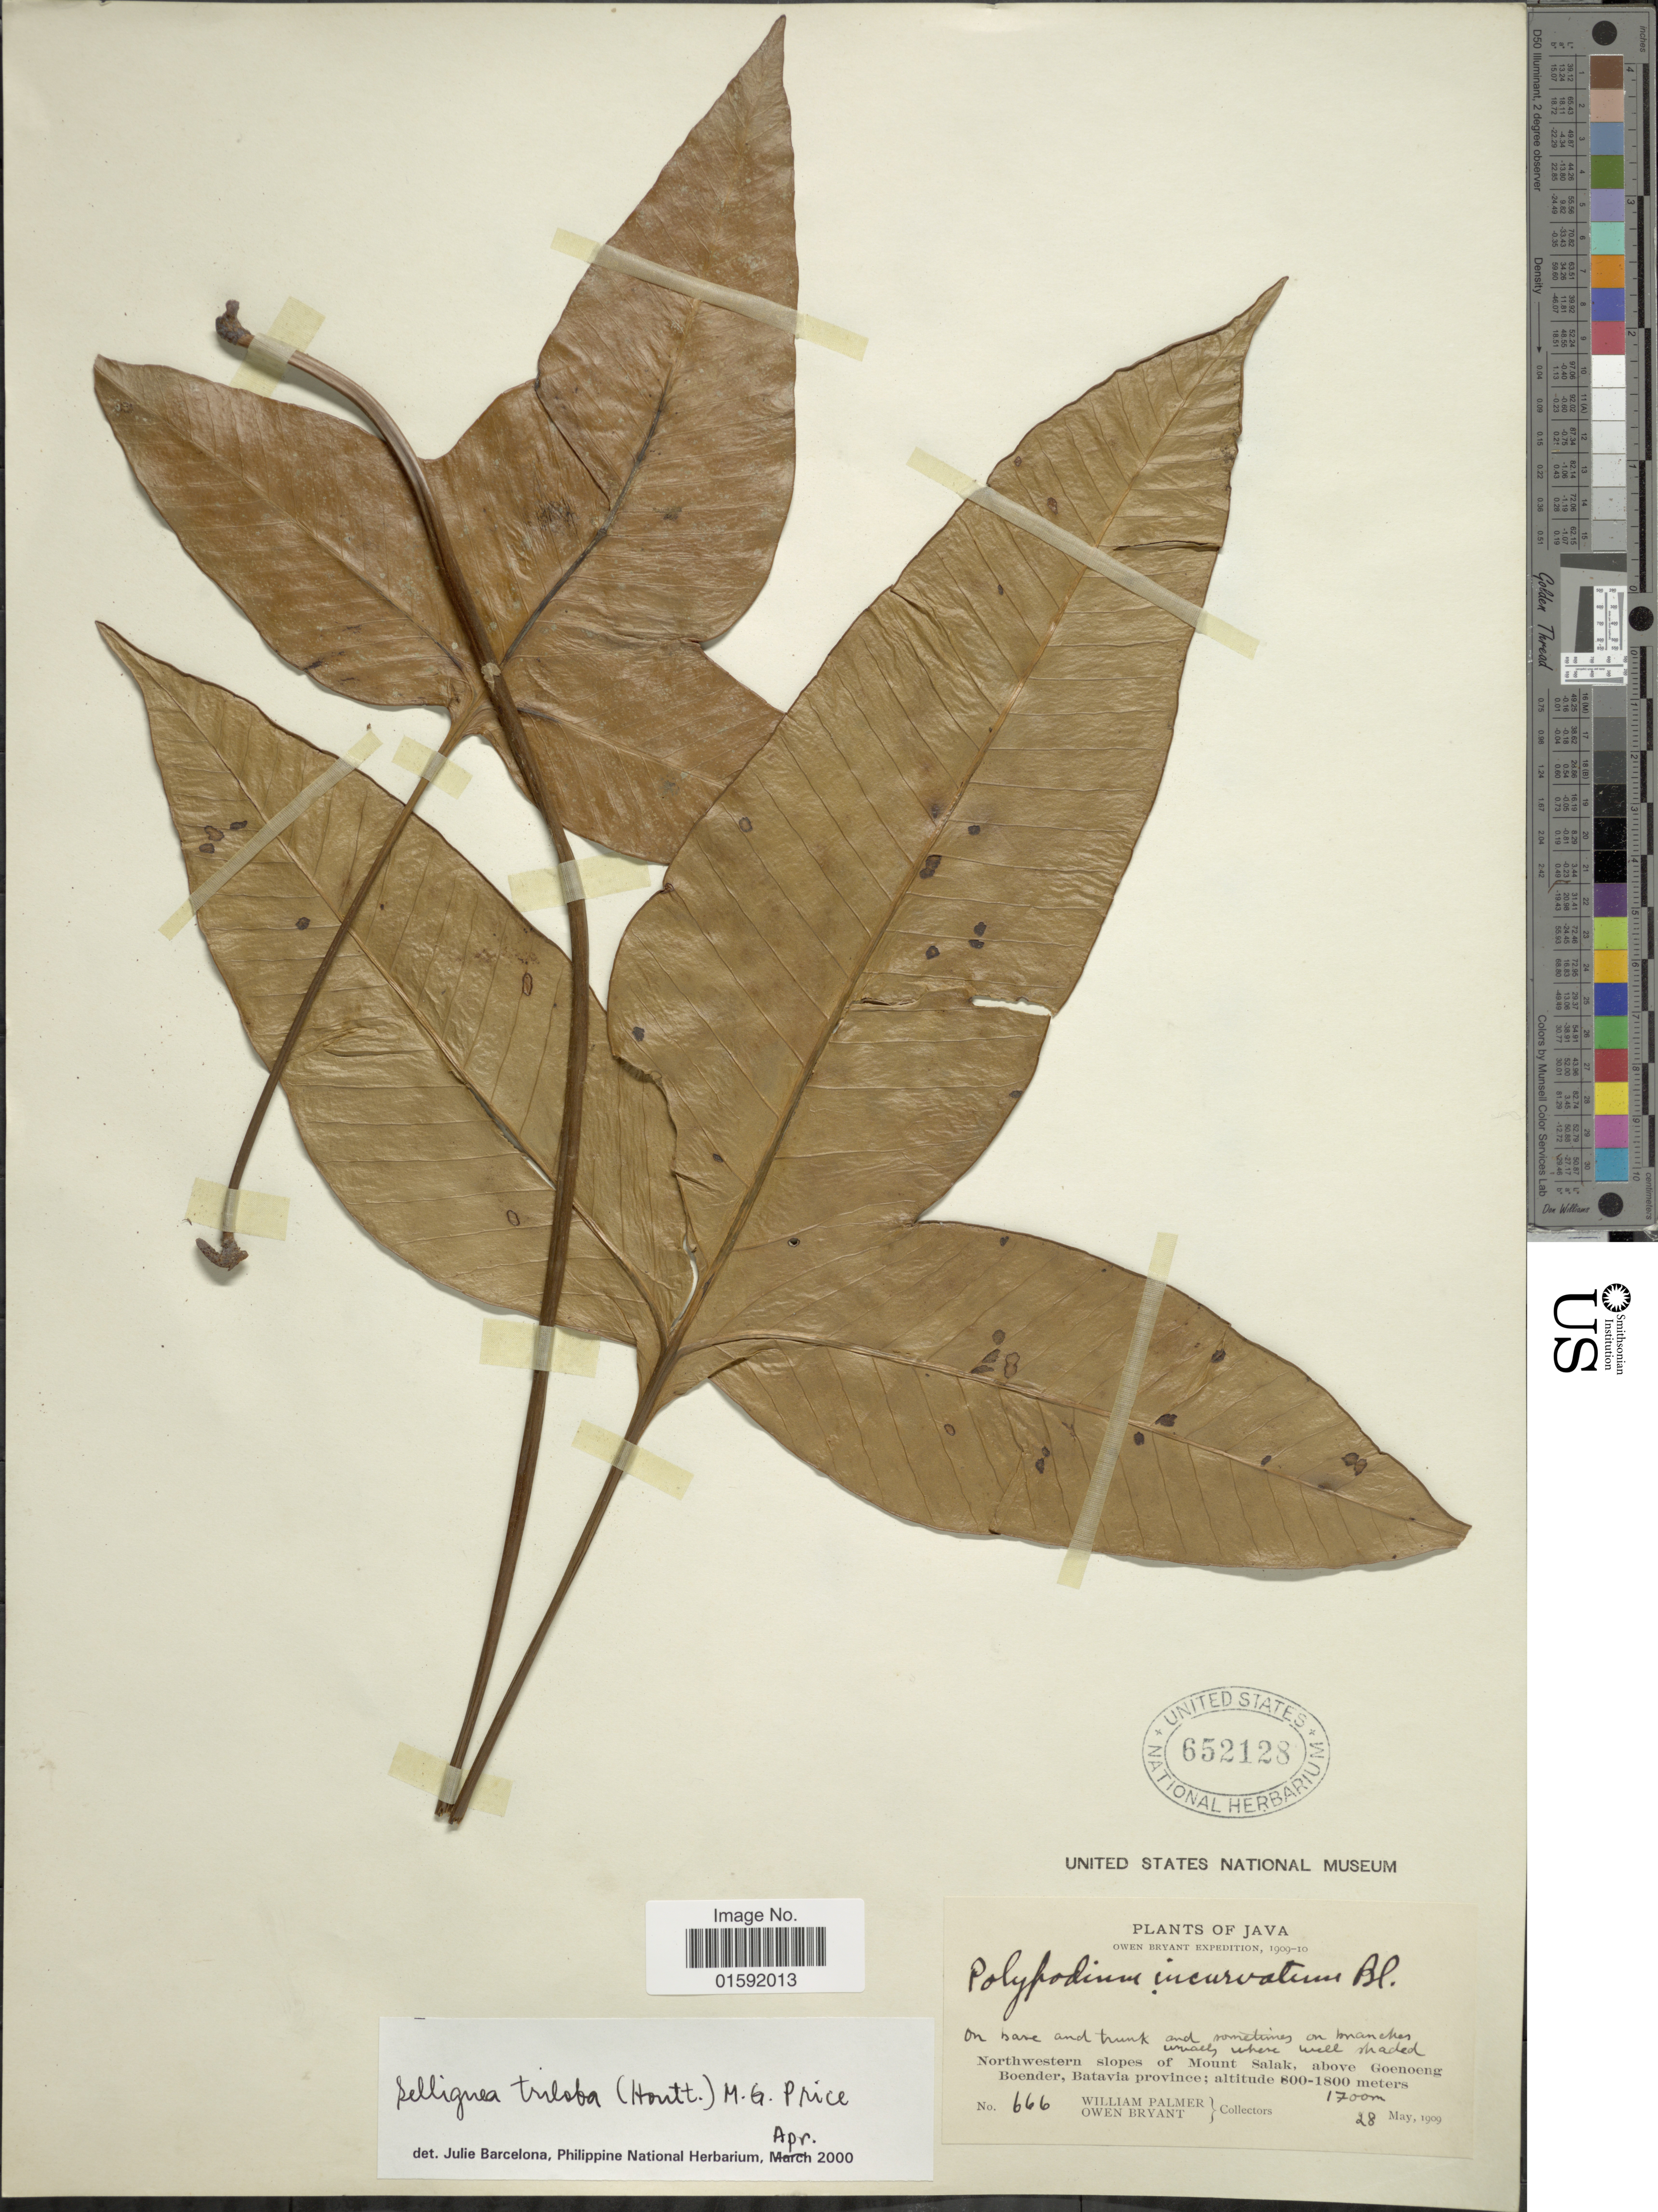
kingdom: Plantae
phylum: Tracheophyta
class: Polypodiopsida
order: Polypodiales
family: Polypodiaceae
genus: Selliguea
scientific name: Selliguea triloba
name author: (Houtt.) M.G. Price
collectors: W. Palmer & O. Bryant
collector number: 666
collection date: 1909-05-28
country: Indonesia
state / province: Java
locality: Northwestern slopes of Mount Salak, above Goenoeng Boender, Batavia Province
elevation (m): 1700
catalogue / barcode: US 652128